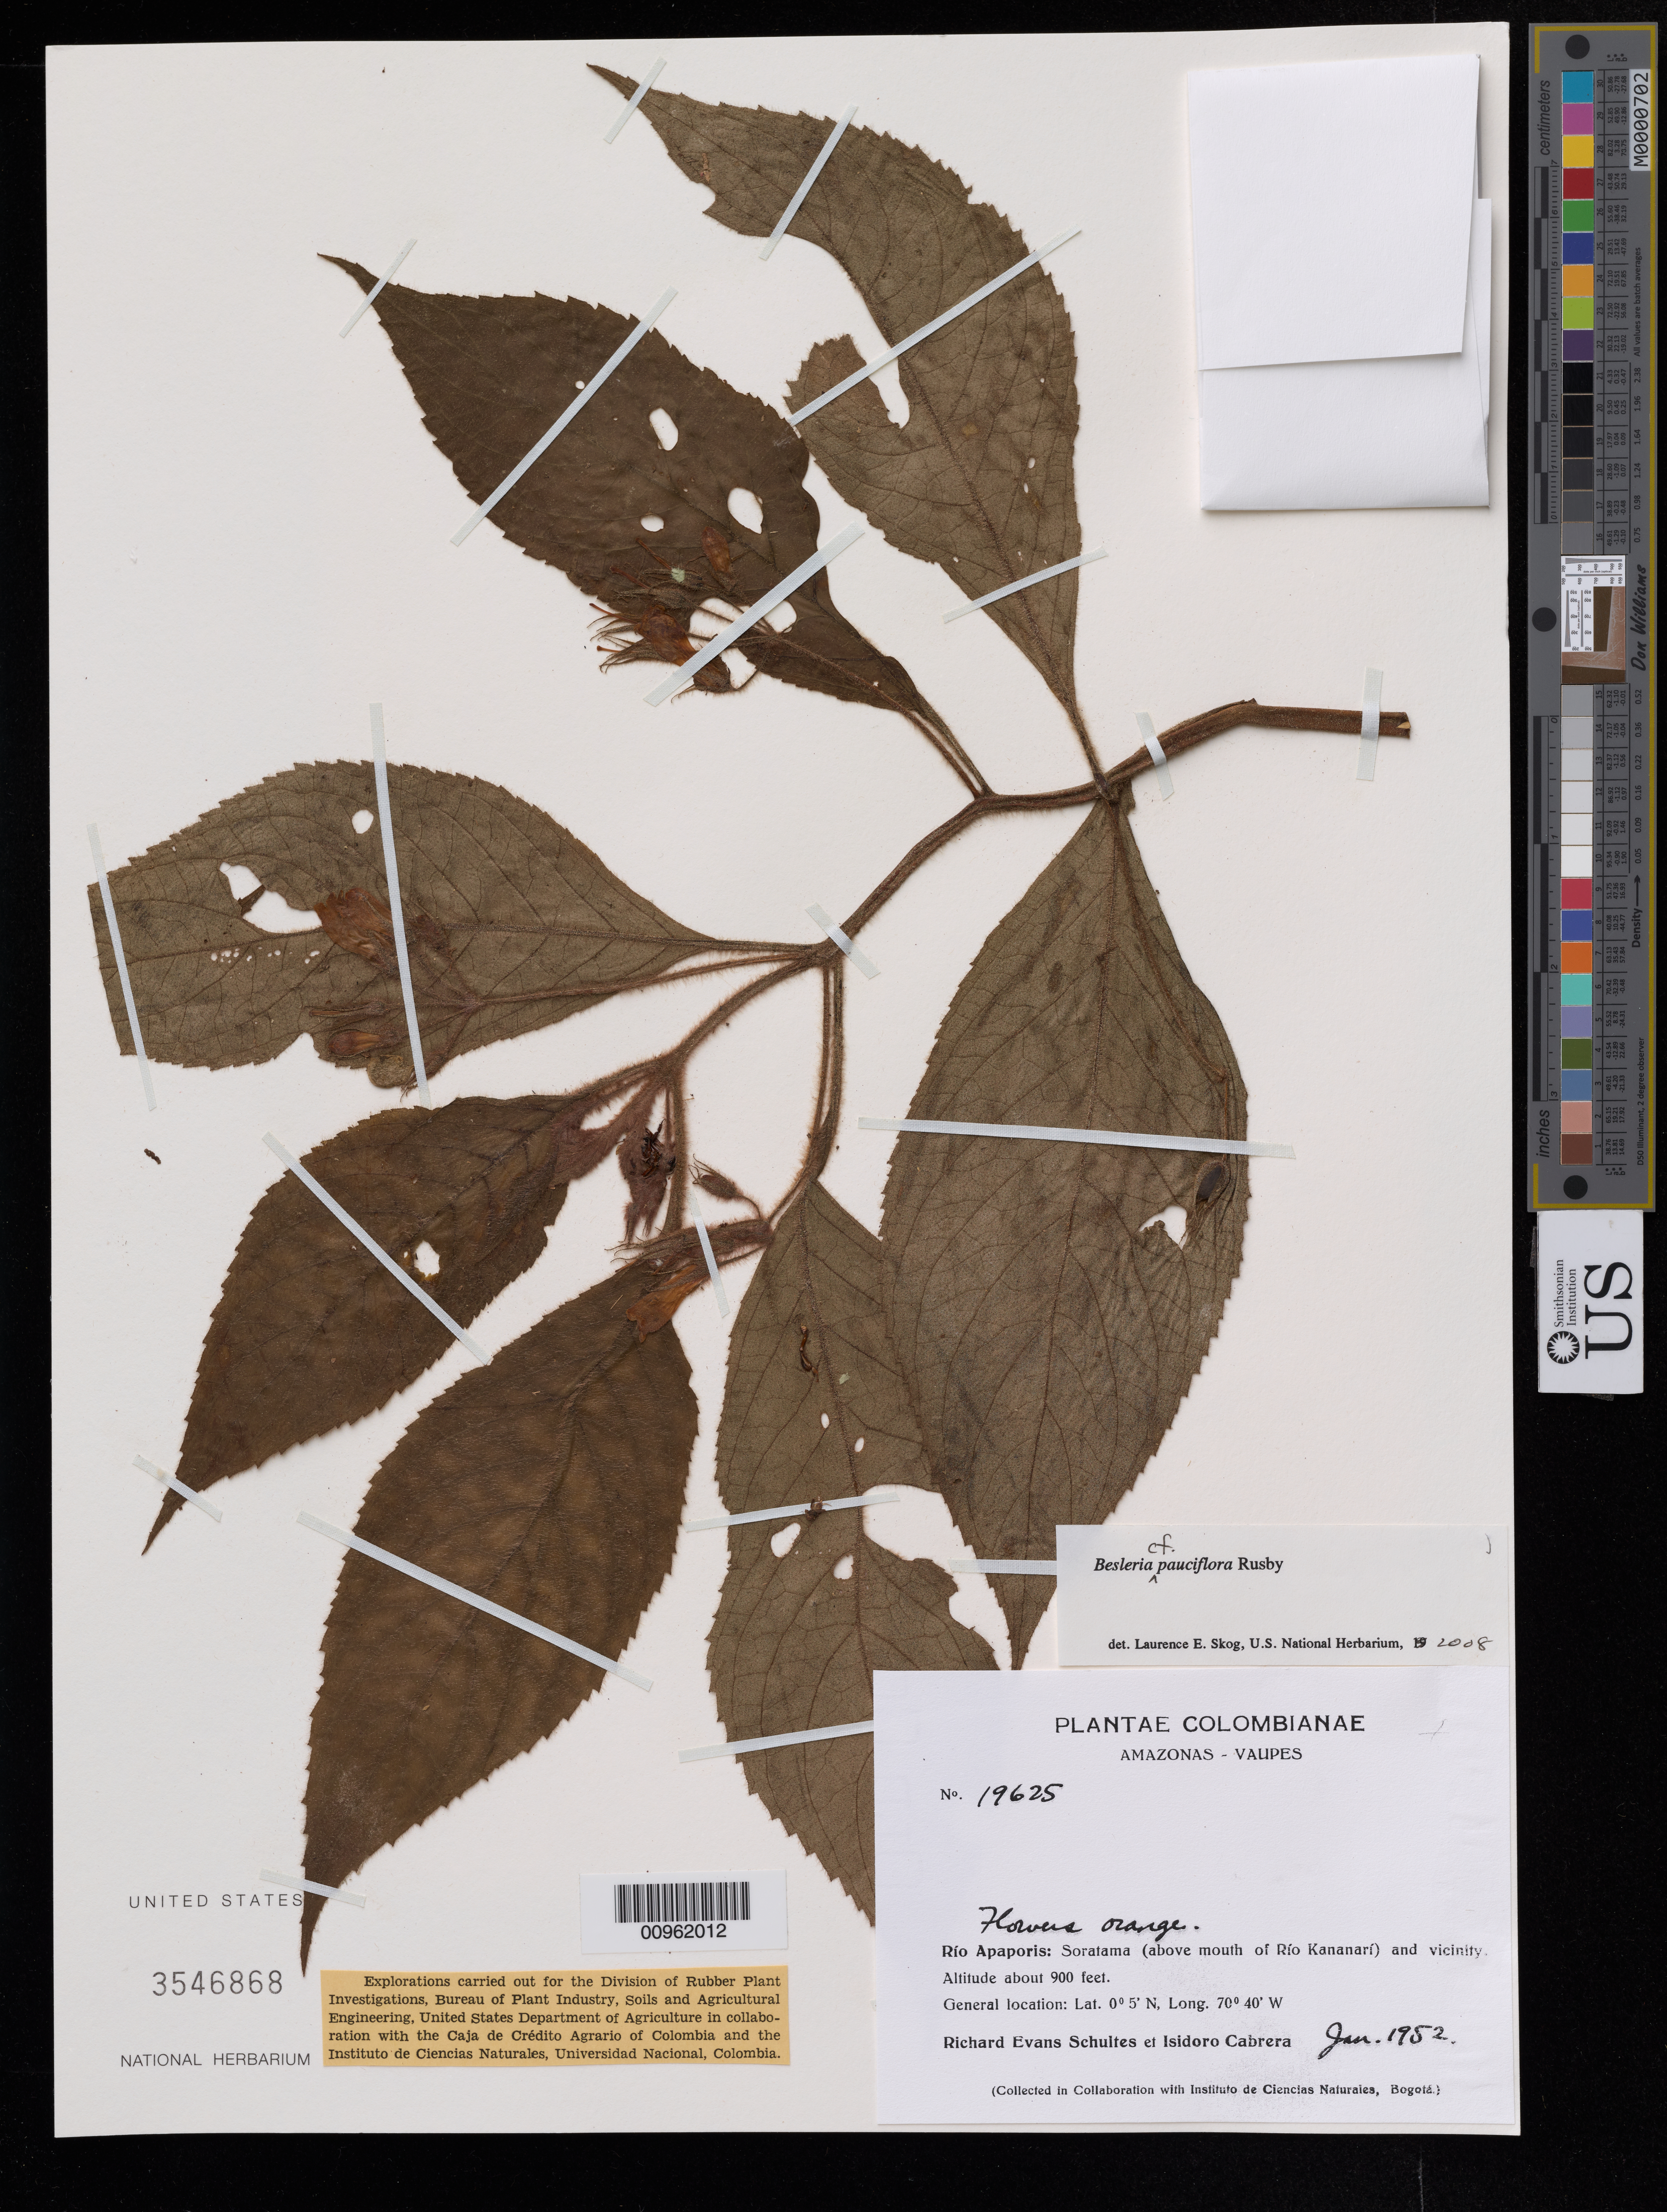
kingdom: Plantae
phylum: Tracheophyta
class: Magnoliopsida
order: Lamiales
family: Gesneriaceae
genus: Besleria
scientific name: Besleria pauciflora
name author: Rusby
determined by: Skog, Laurence E.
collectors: R. E. Schultes & I. Cabrera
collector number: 19625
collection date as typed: Jan 1952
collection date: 1952-01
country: Colombia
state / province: Amazônas / Vaupés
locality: Rio Apaporis: Soratama (above mouth of Rio Kananarí) and vicinity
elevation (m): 274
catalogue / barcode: US 3546868